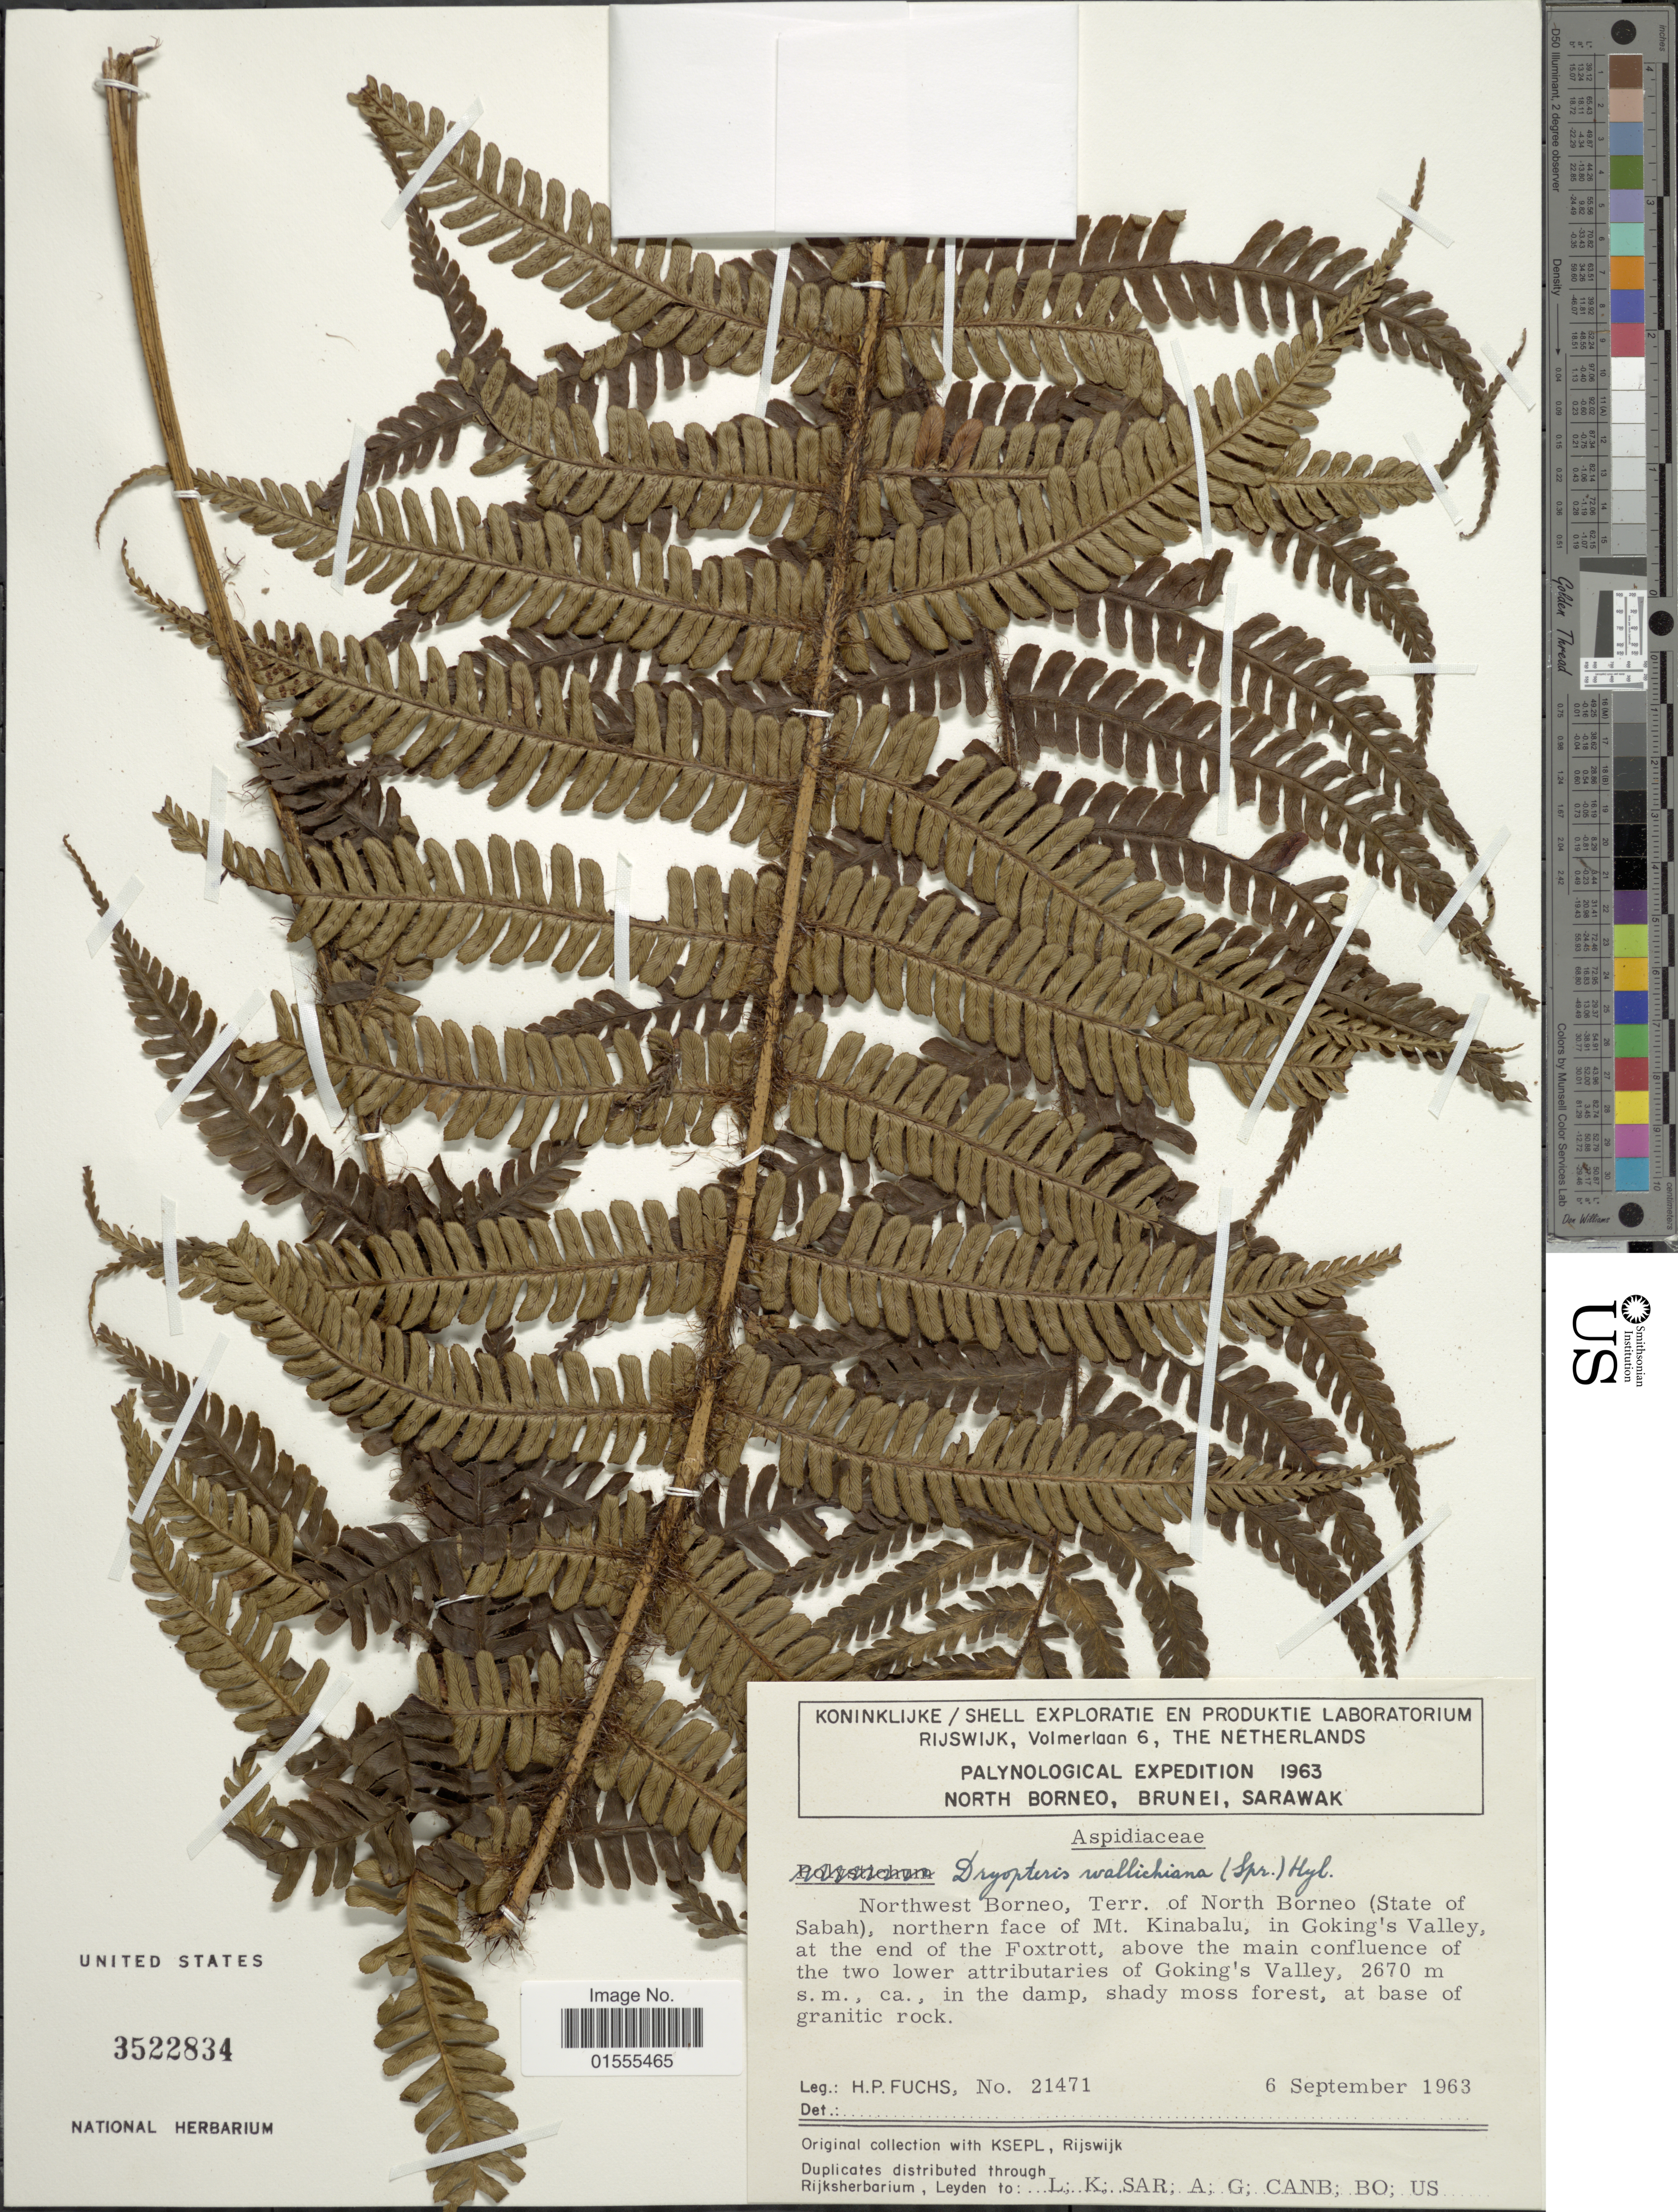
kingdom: Plantae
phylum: Tracheophyta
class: Polypodiopsida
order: Polypodiales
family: Dryopteridaceae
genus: Dryopteris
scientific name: Dryopteris wallichiana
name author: (Spreng.) Hyl.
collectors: H. P. Fuchs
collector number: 21471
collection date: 1963-09-06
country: Malaysia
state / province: Sabah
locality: Northwest Borneo, Ter. of North Borneo, northern face of Mt Kinabalu, in Goking's Valley, at the ende of the Foxtrott, above the main confluence of the two lower attributaries of Goking's valley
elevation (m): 2670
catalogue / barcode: US 3522834